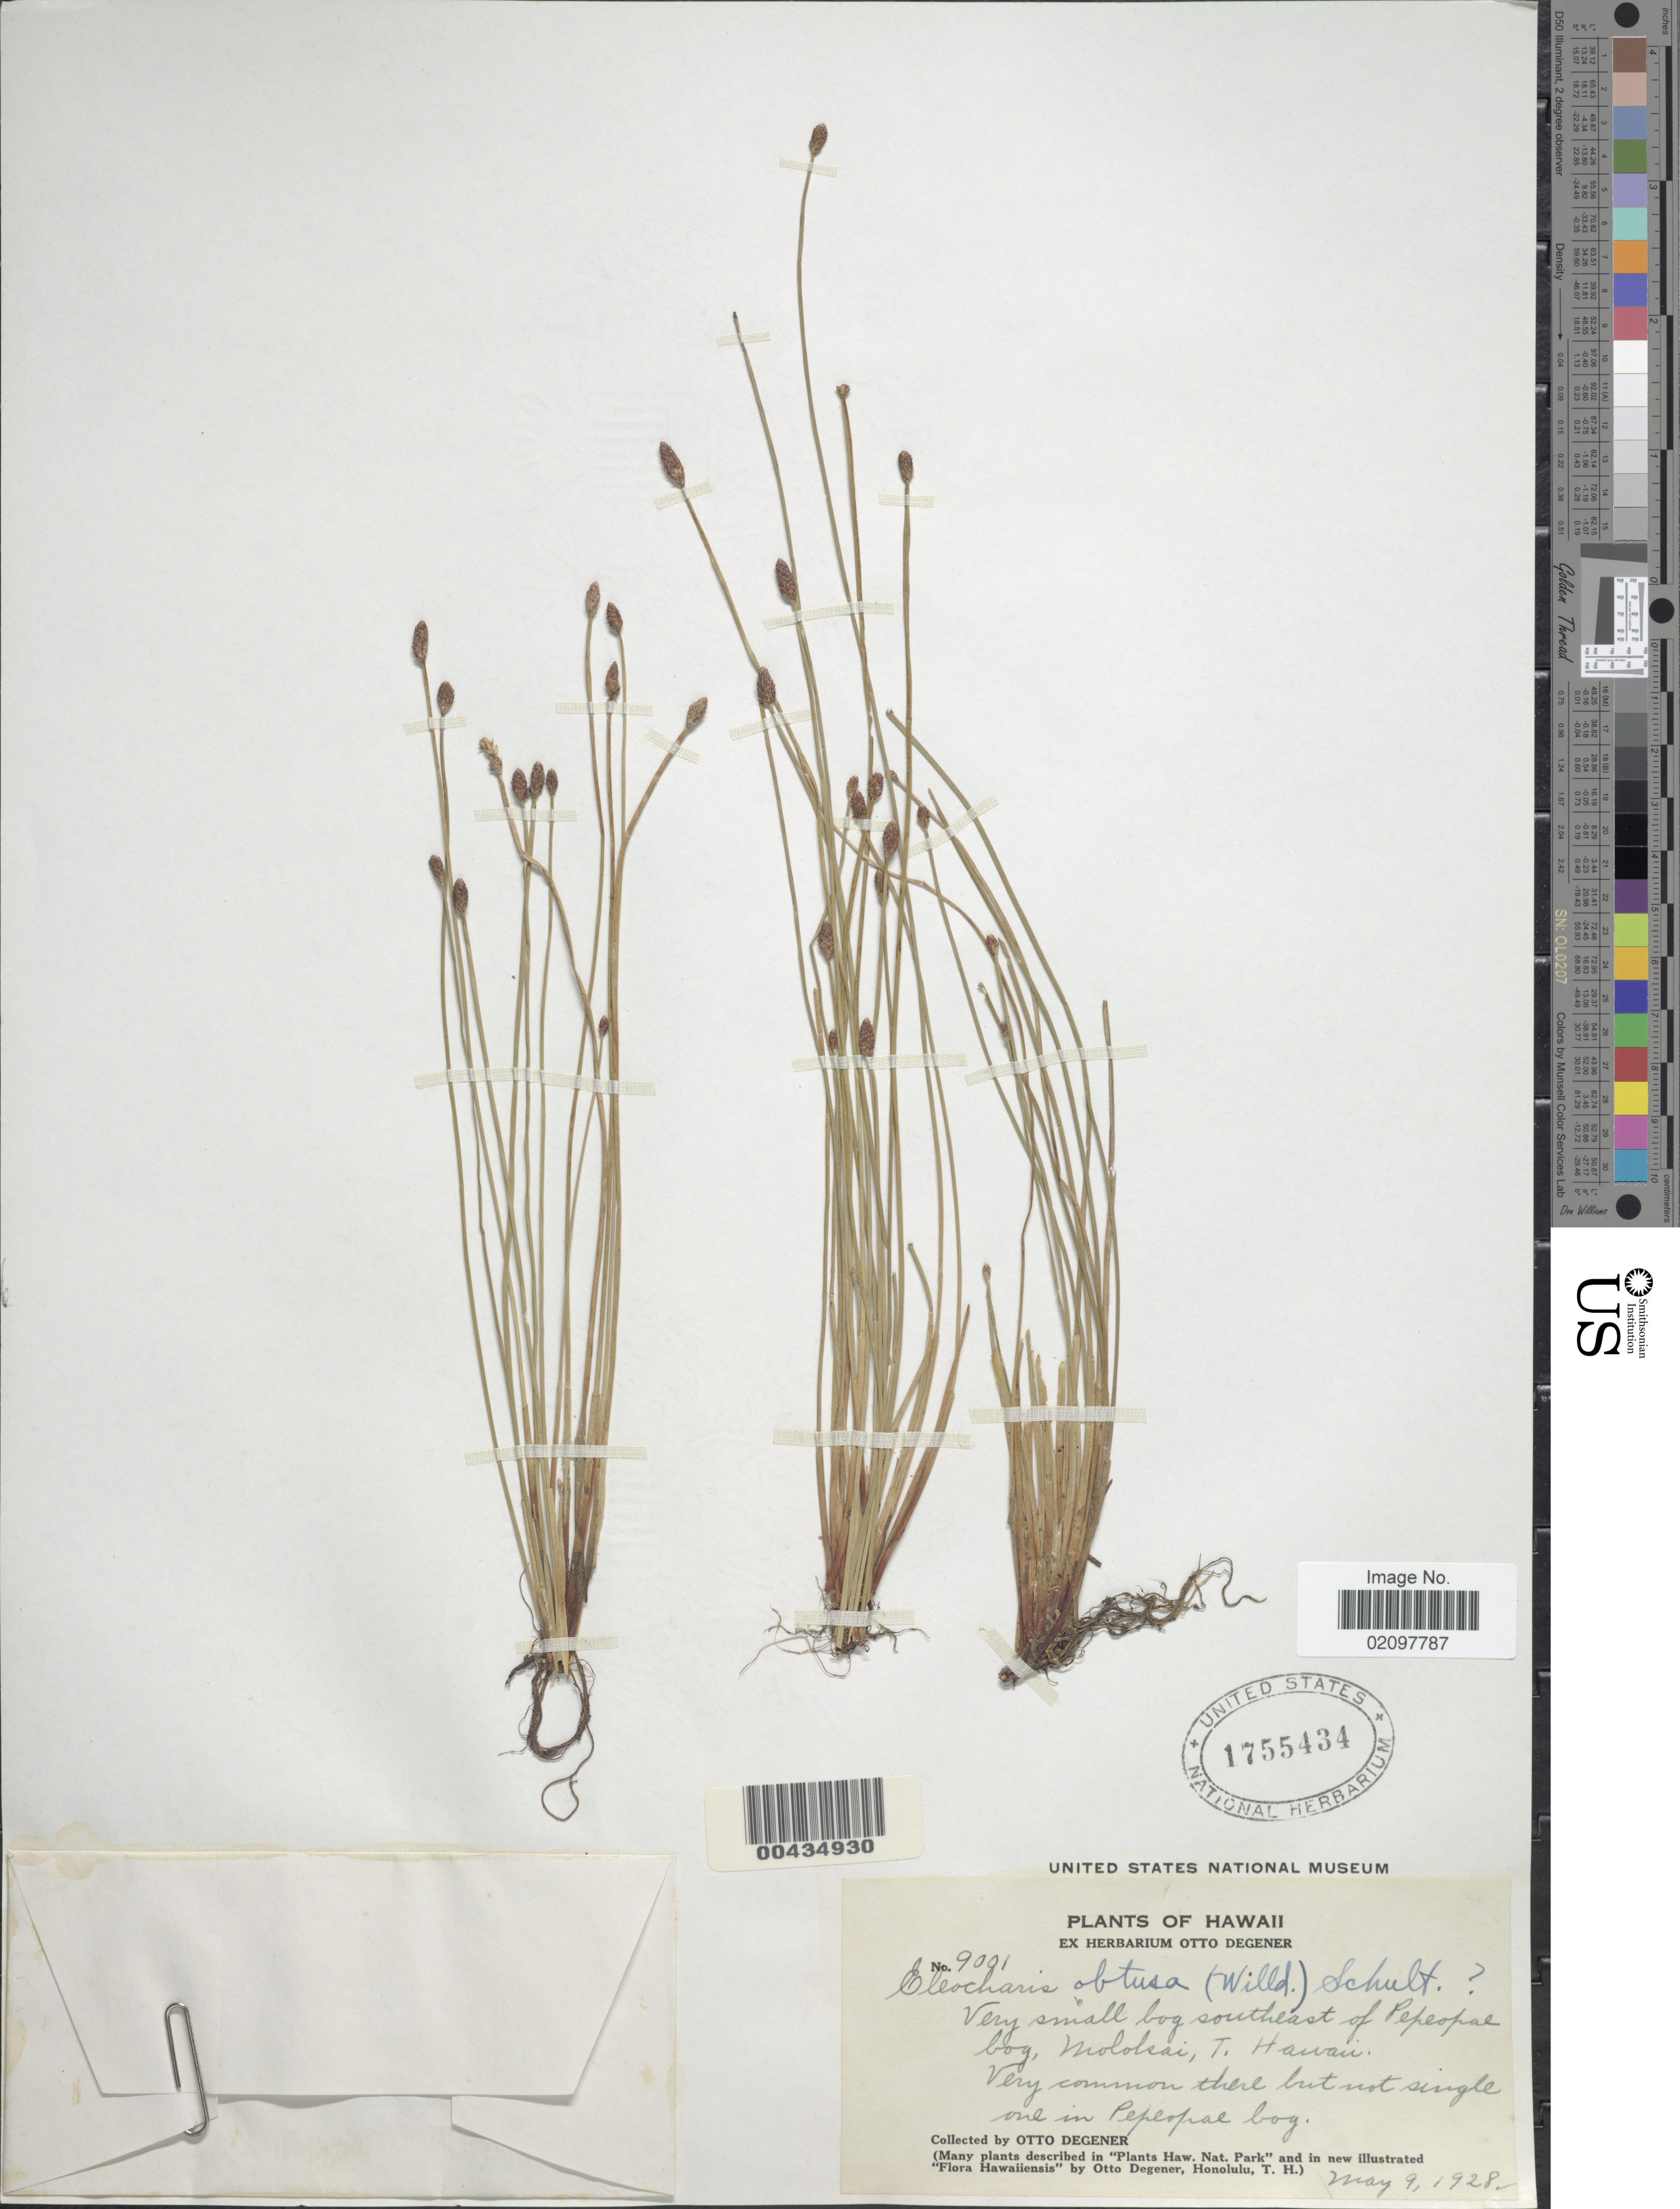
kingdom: Plantae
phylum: Tracheophyta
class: Liliopsida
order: Poales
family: Cyperaceae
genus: Eleocharis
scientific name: Eleocharis obtusa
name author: (Willd.) Schult.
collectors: O. Degener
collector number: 9001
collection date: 1928-05-09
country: United States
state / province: Hawaii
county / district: Maui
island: Moloka'i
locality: Very small bog southeast of Pepeopae bogi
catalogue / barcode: US 1755434